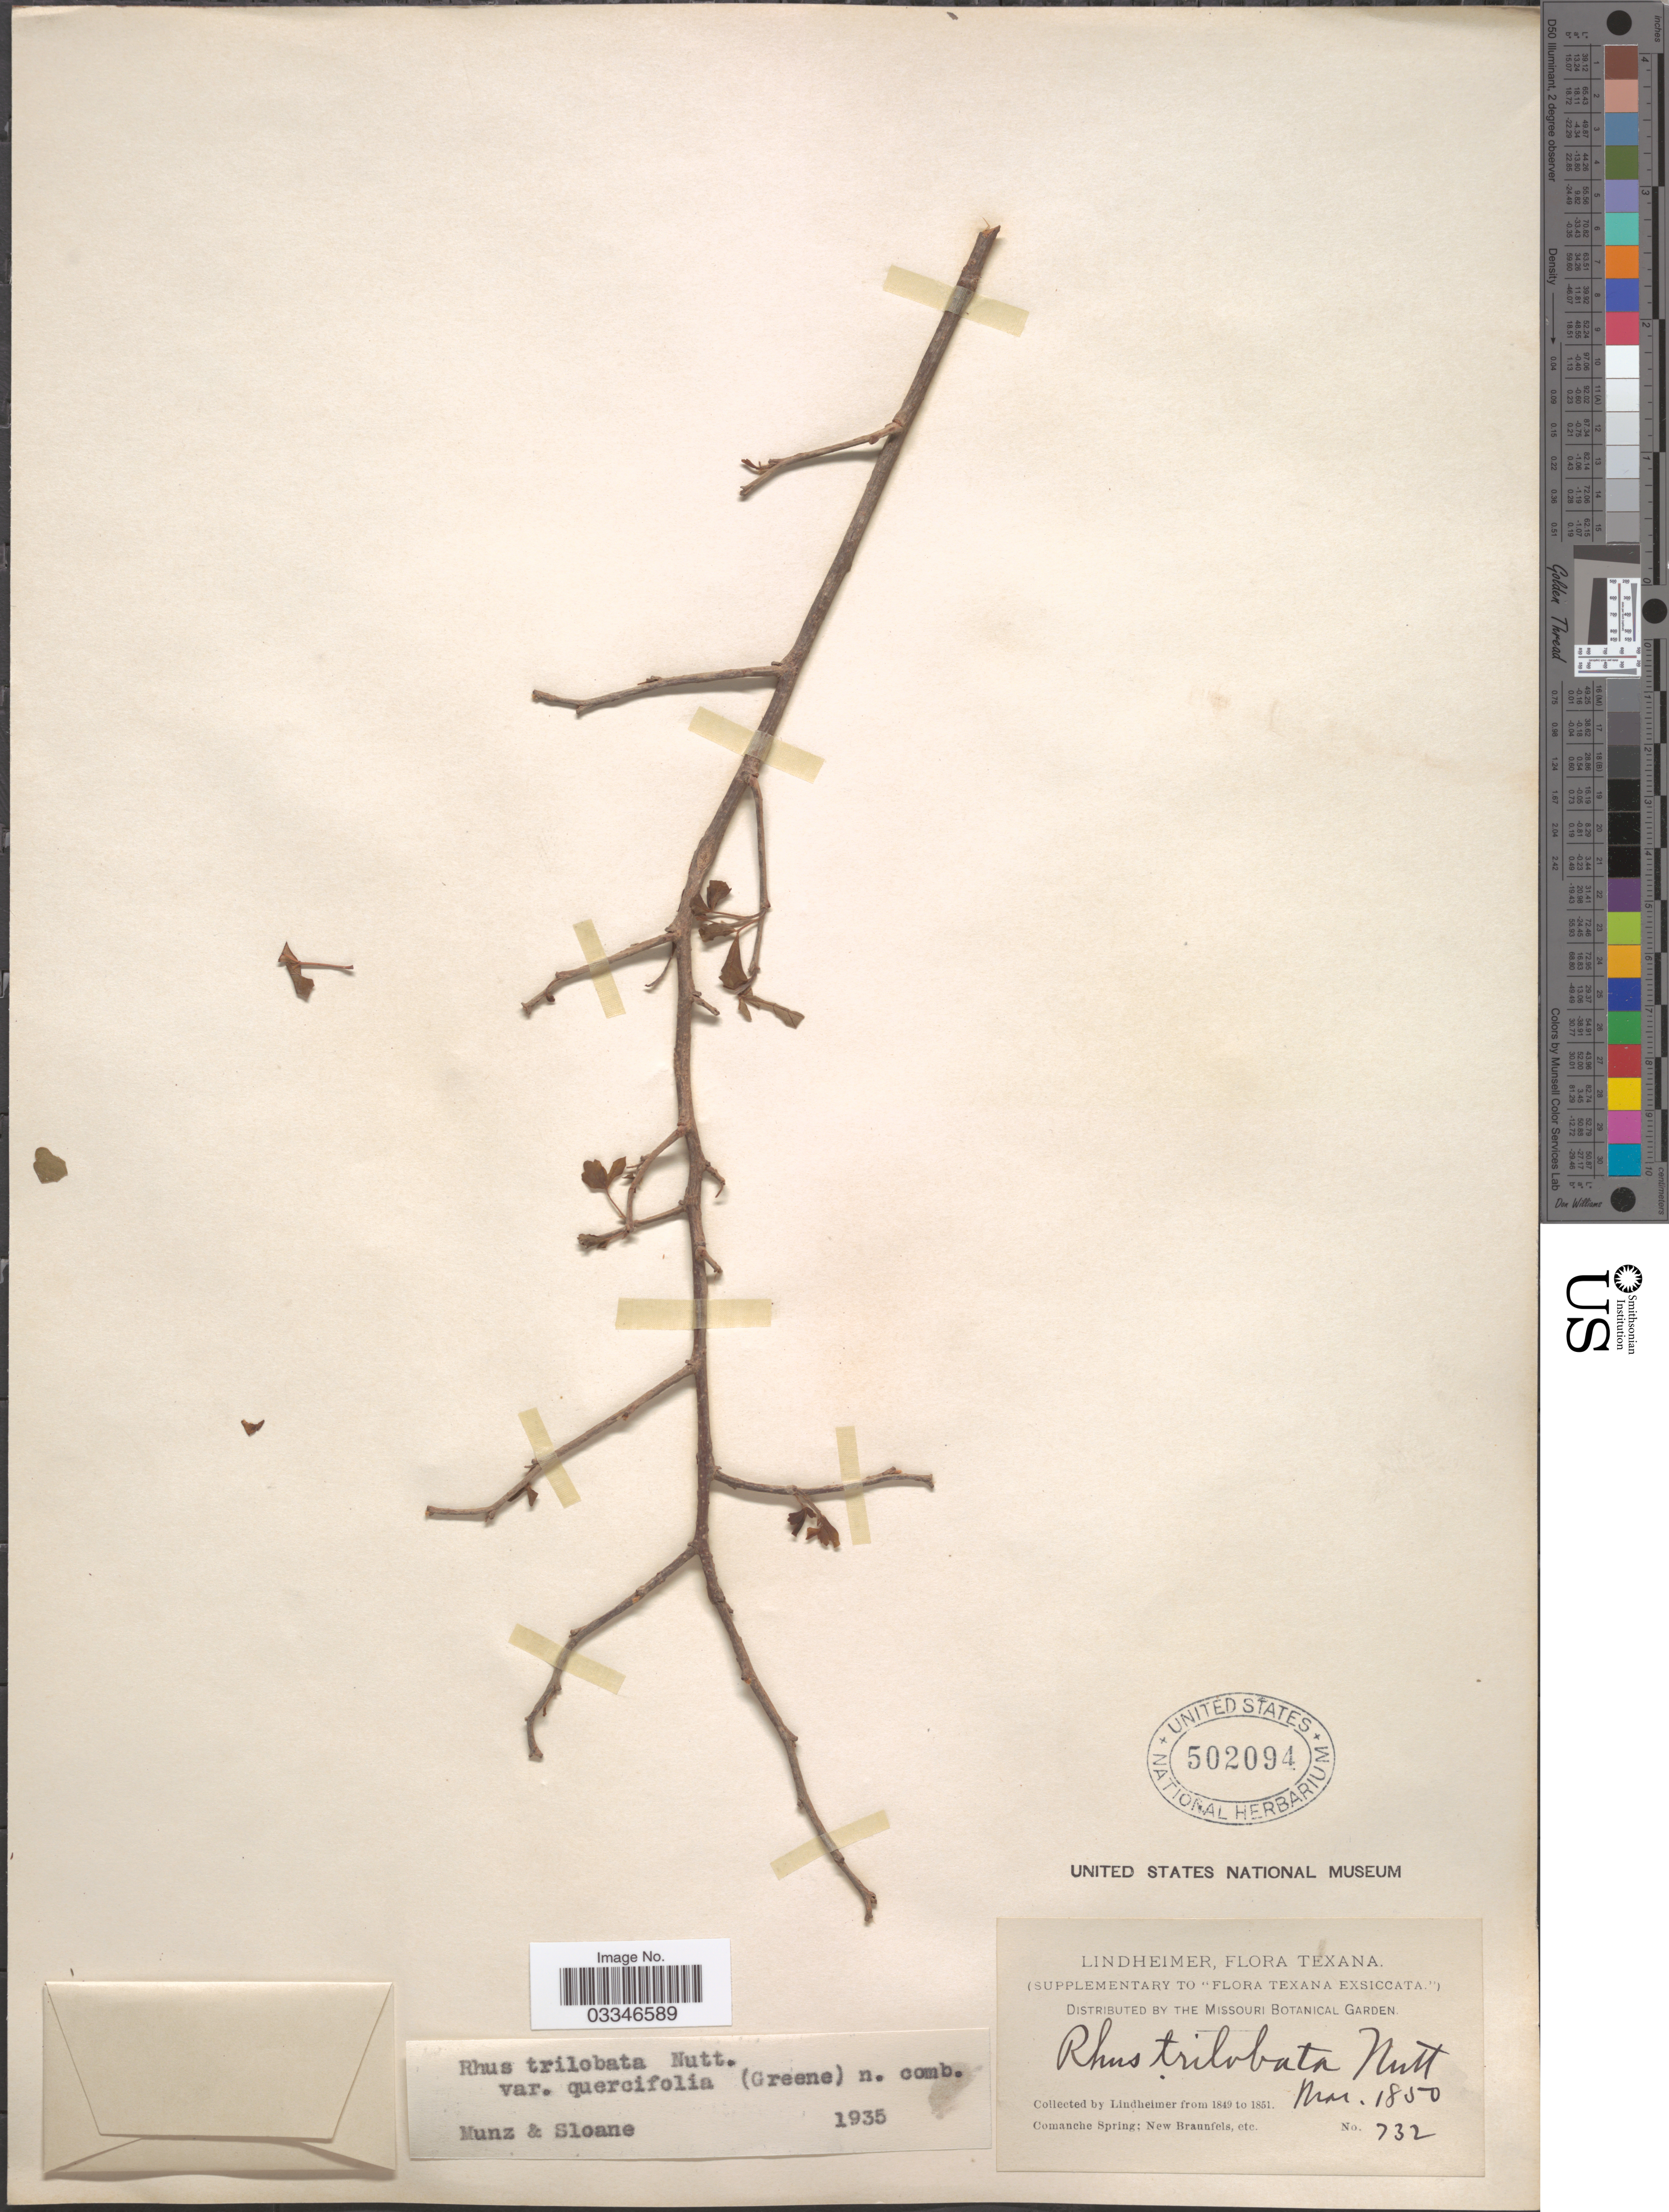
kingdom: Plantae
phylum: Tracheophyta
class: Magnoliopsida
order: Sapindales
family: Anacardiaceae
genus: Rhus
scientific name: Rhus trilobata var. quercifolia (Greene) Munz & Sloane ined.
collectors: -. Lindheimer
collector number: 732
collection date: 1850-03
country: United States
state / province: Texas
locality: Comanche Spring; New Braunfels.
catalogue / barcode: US 502094